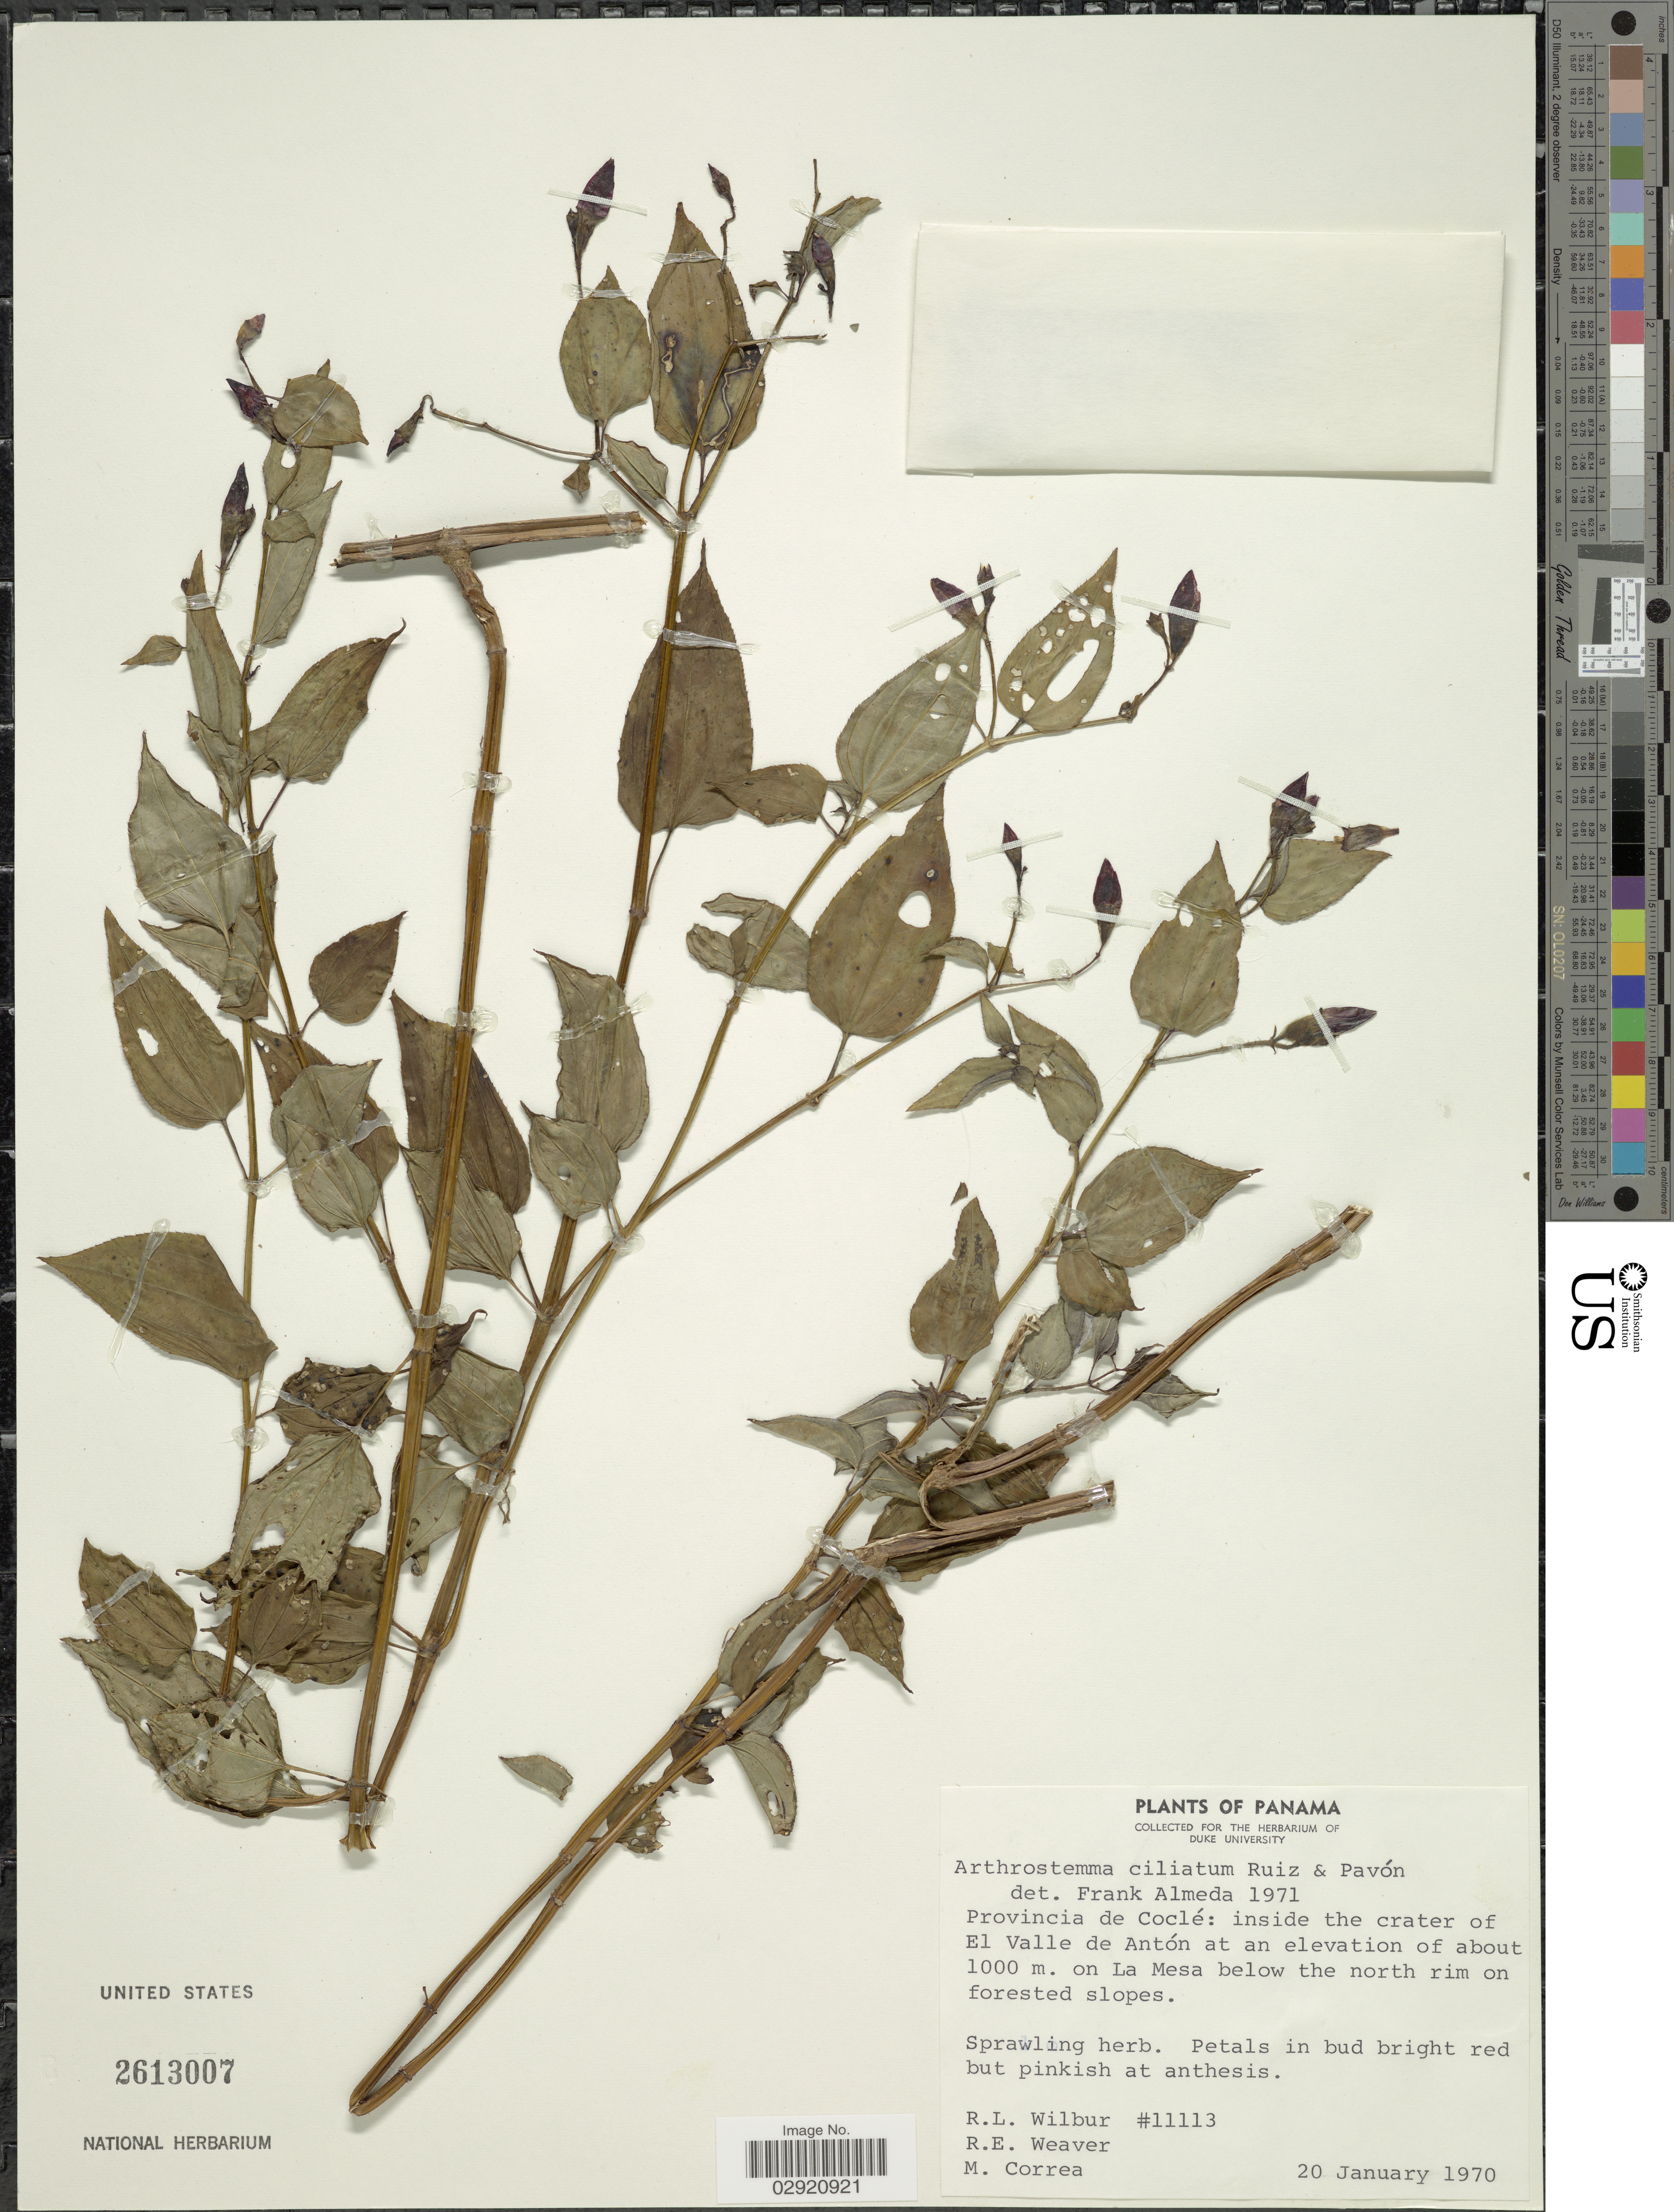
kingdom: Plantae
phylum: Tracheophyta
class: Magnoliopsida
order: Myrtales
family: Melastomataceae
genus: Arthrostemma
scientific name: Arthrostemma ciliatum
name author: Pav. ex D. Don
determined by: Almeda, F.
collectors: R. L. Wilbur, R. E. Weaver & M. Correa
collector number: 11113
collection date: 1970-01-20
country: Panama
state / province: Coclé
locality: Inside the crater of El Valle de Antón. On La Mesa below the north rim on forested slopes.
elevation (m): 1000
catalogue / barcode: US 2613007